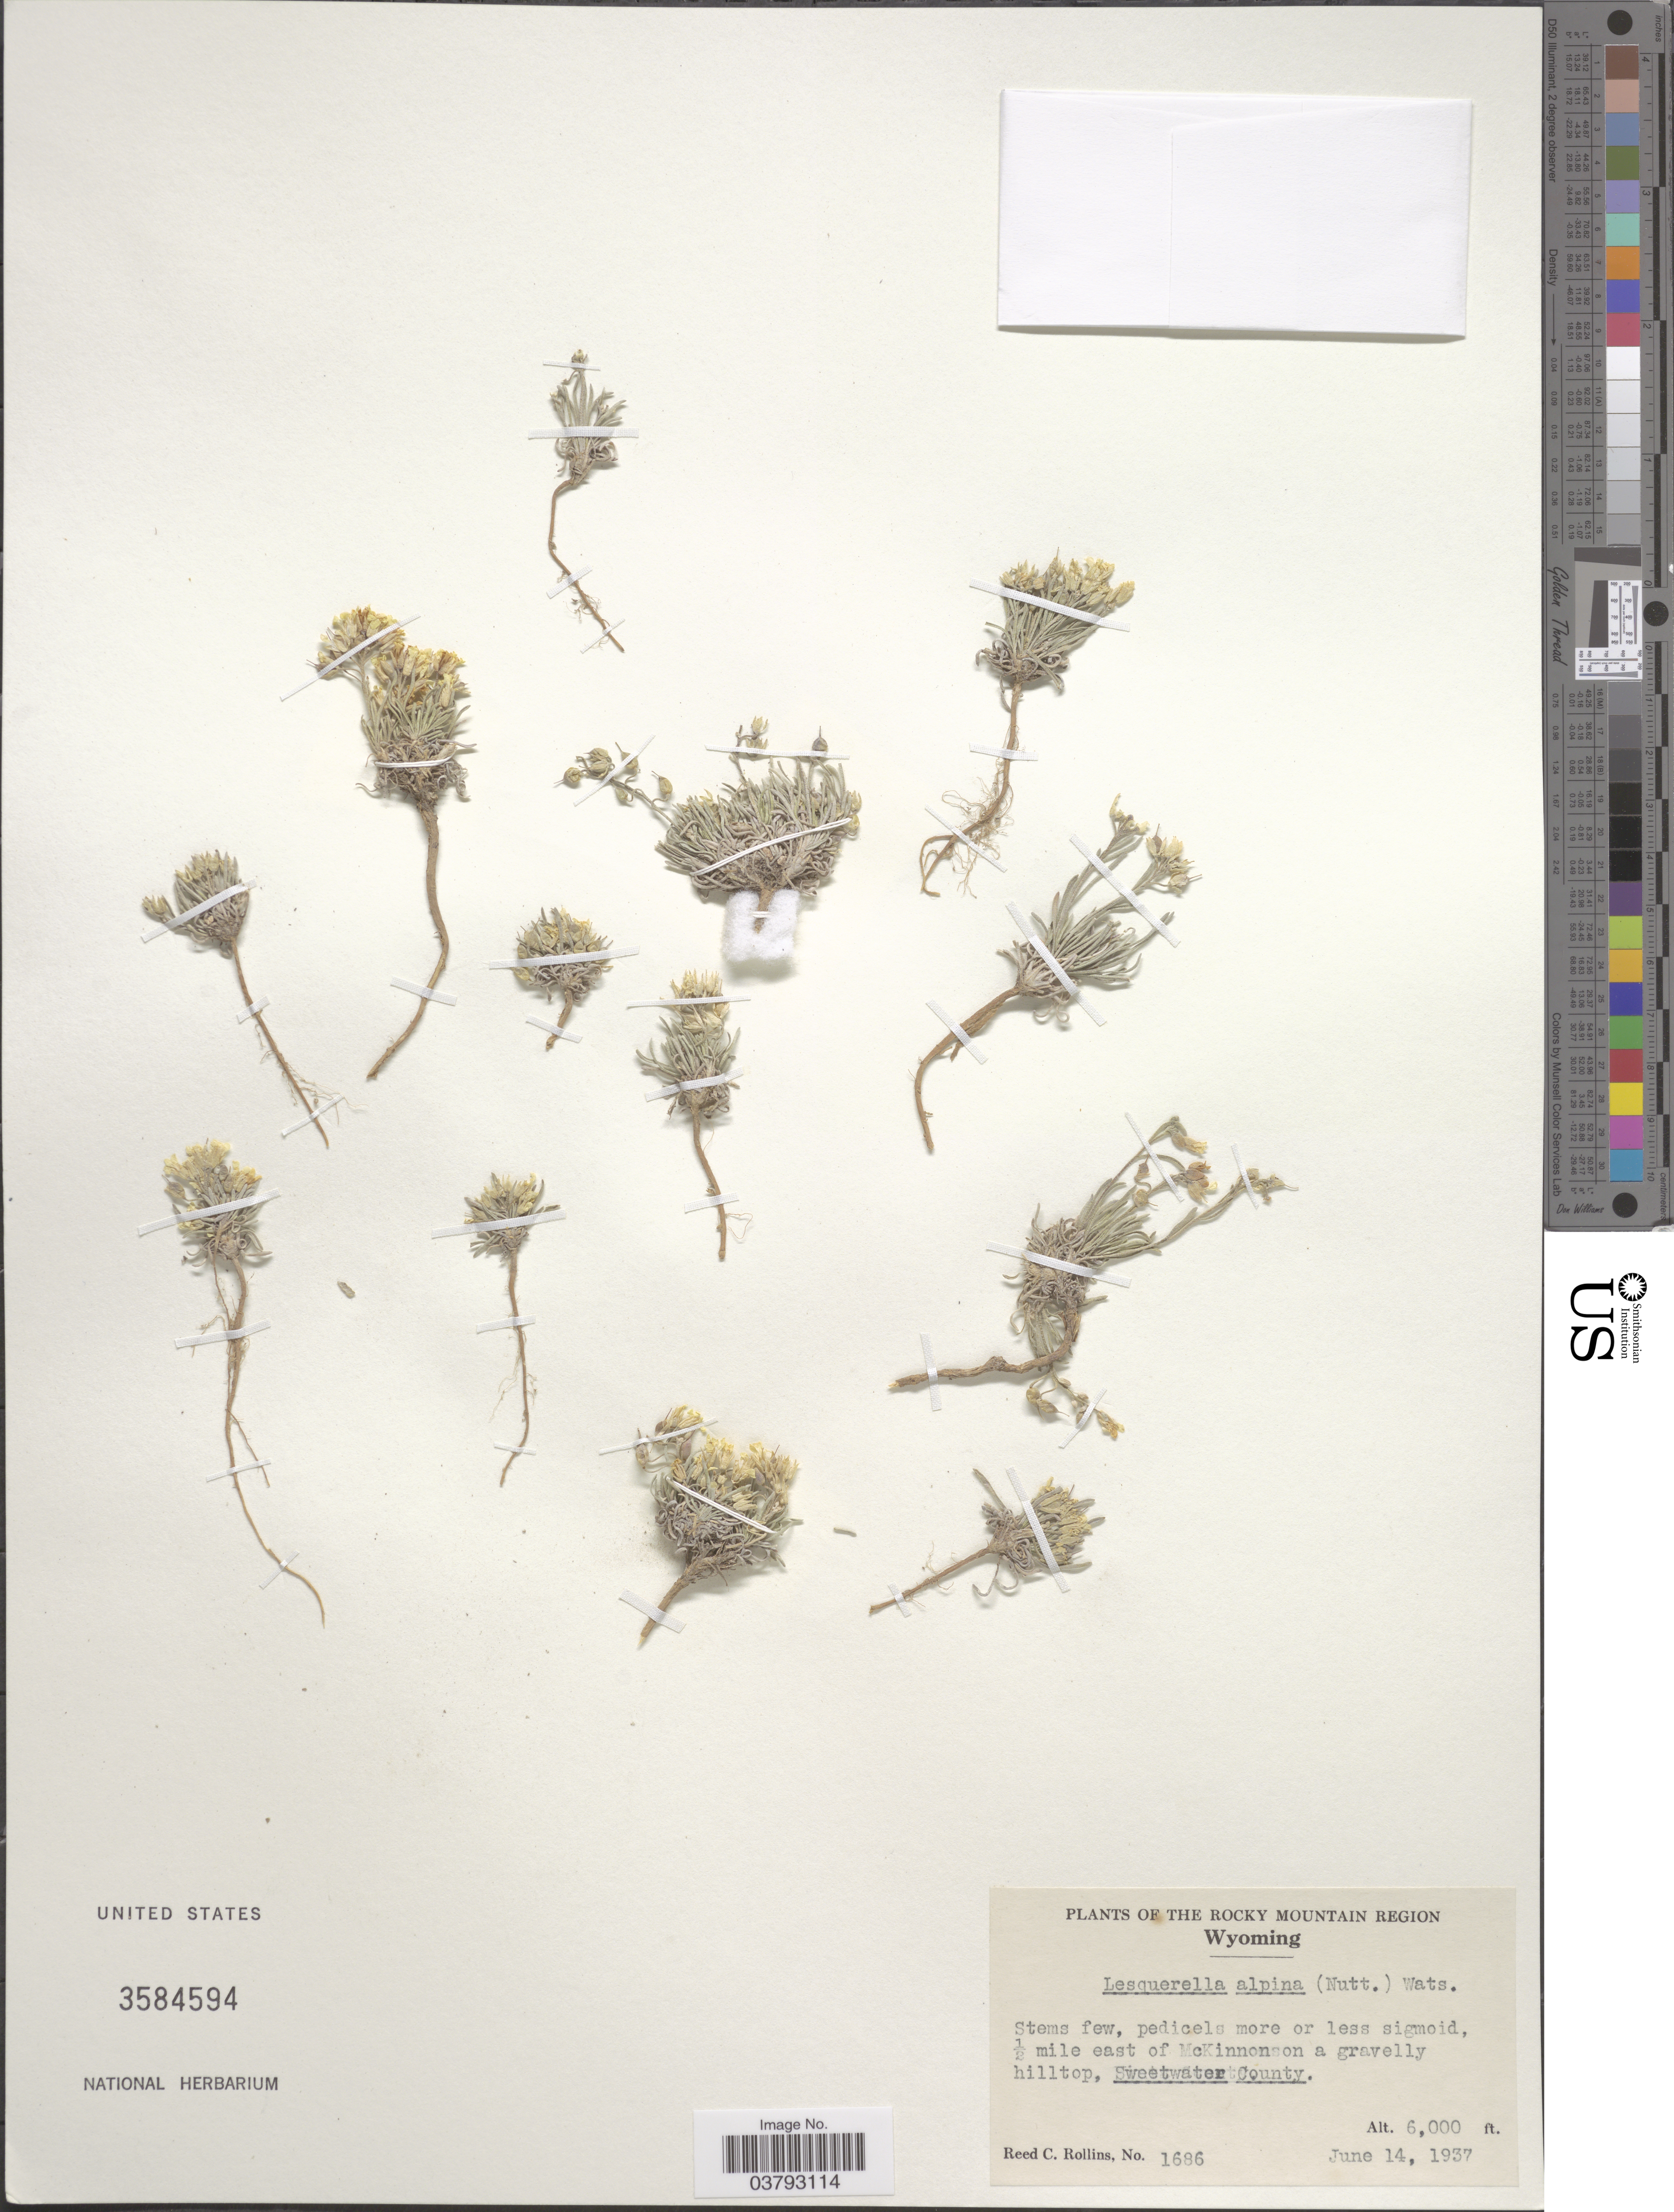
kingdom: Plantae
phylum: Tracheophyta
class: Magnoliopsida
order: Brassicales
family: Brassicaceae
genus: Lesquerella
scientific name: Lesquerella alpina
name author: (Nutt.) S. Watson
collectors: R. C. Rollins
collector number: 1686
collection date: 1937-06-14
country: United States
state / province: Wyoming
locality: The Rocky Mountain Region. ½ mile east of McKinnonson a gravelly hilltop, Sweetwater County.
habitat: gravelly hilltop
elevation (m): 1829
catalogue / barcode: US 3584594